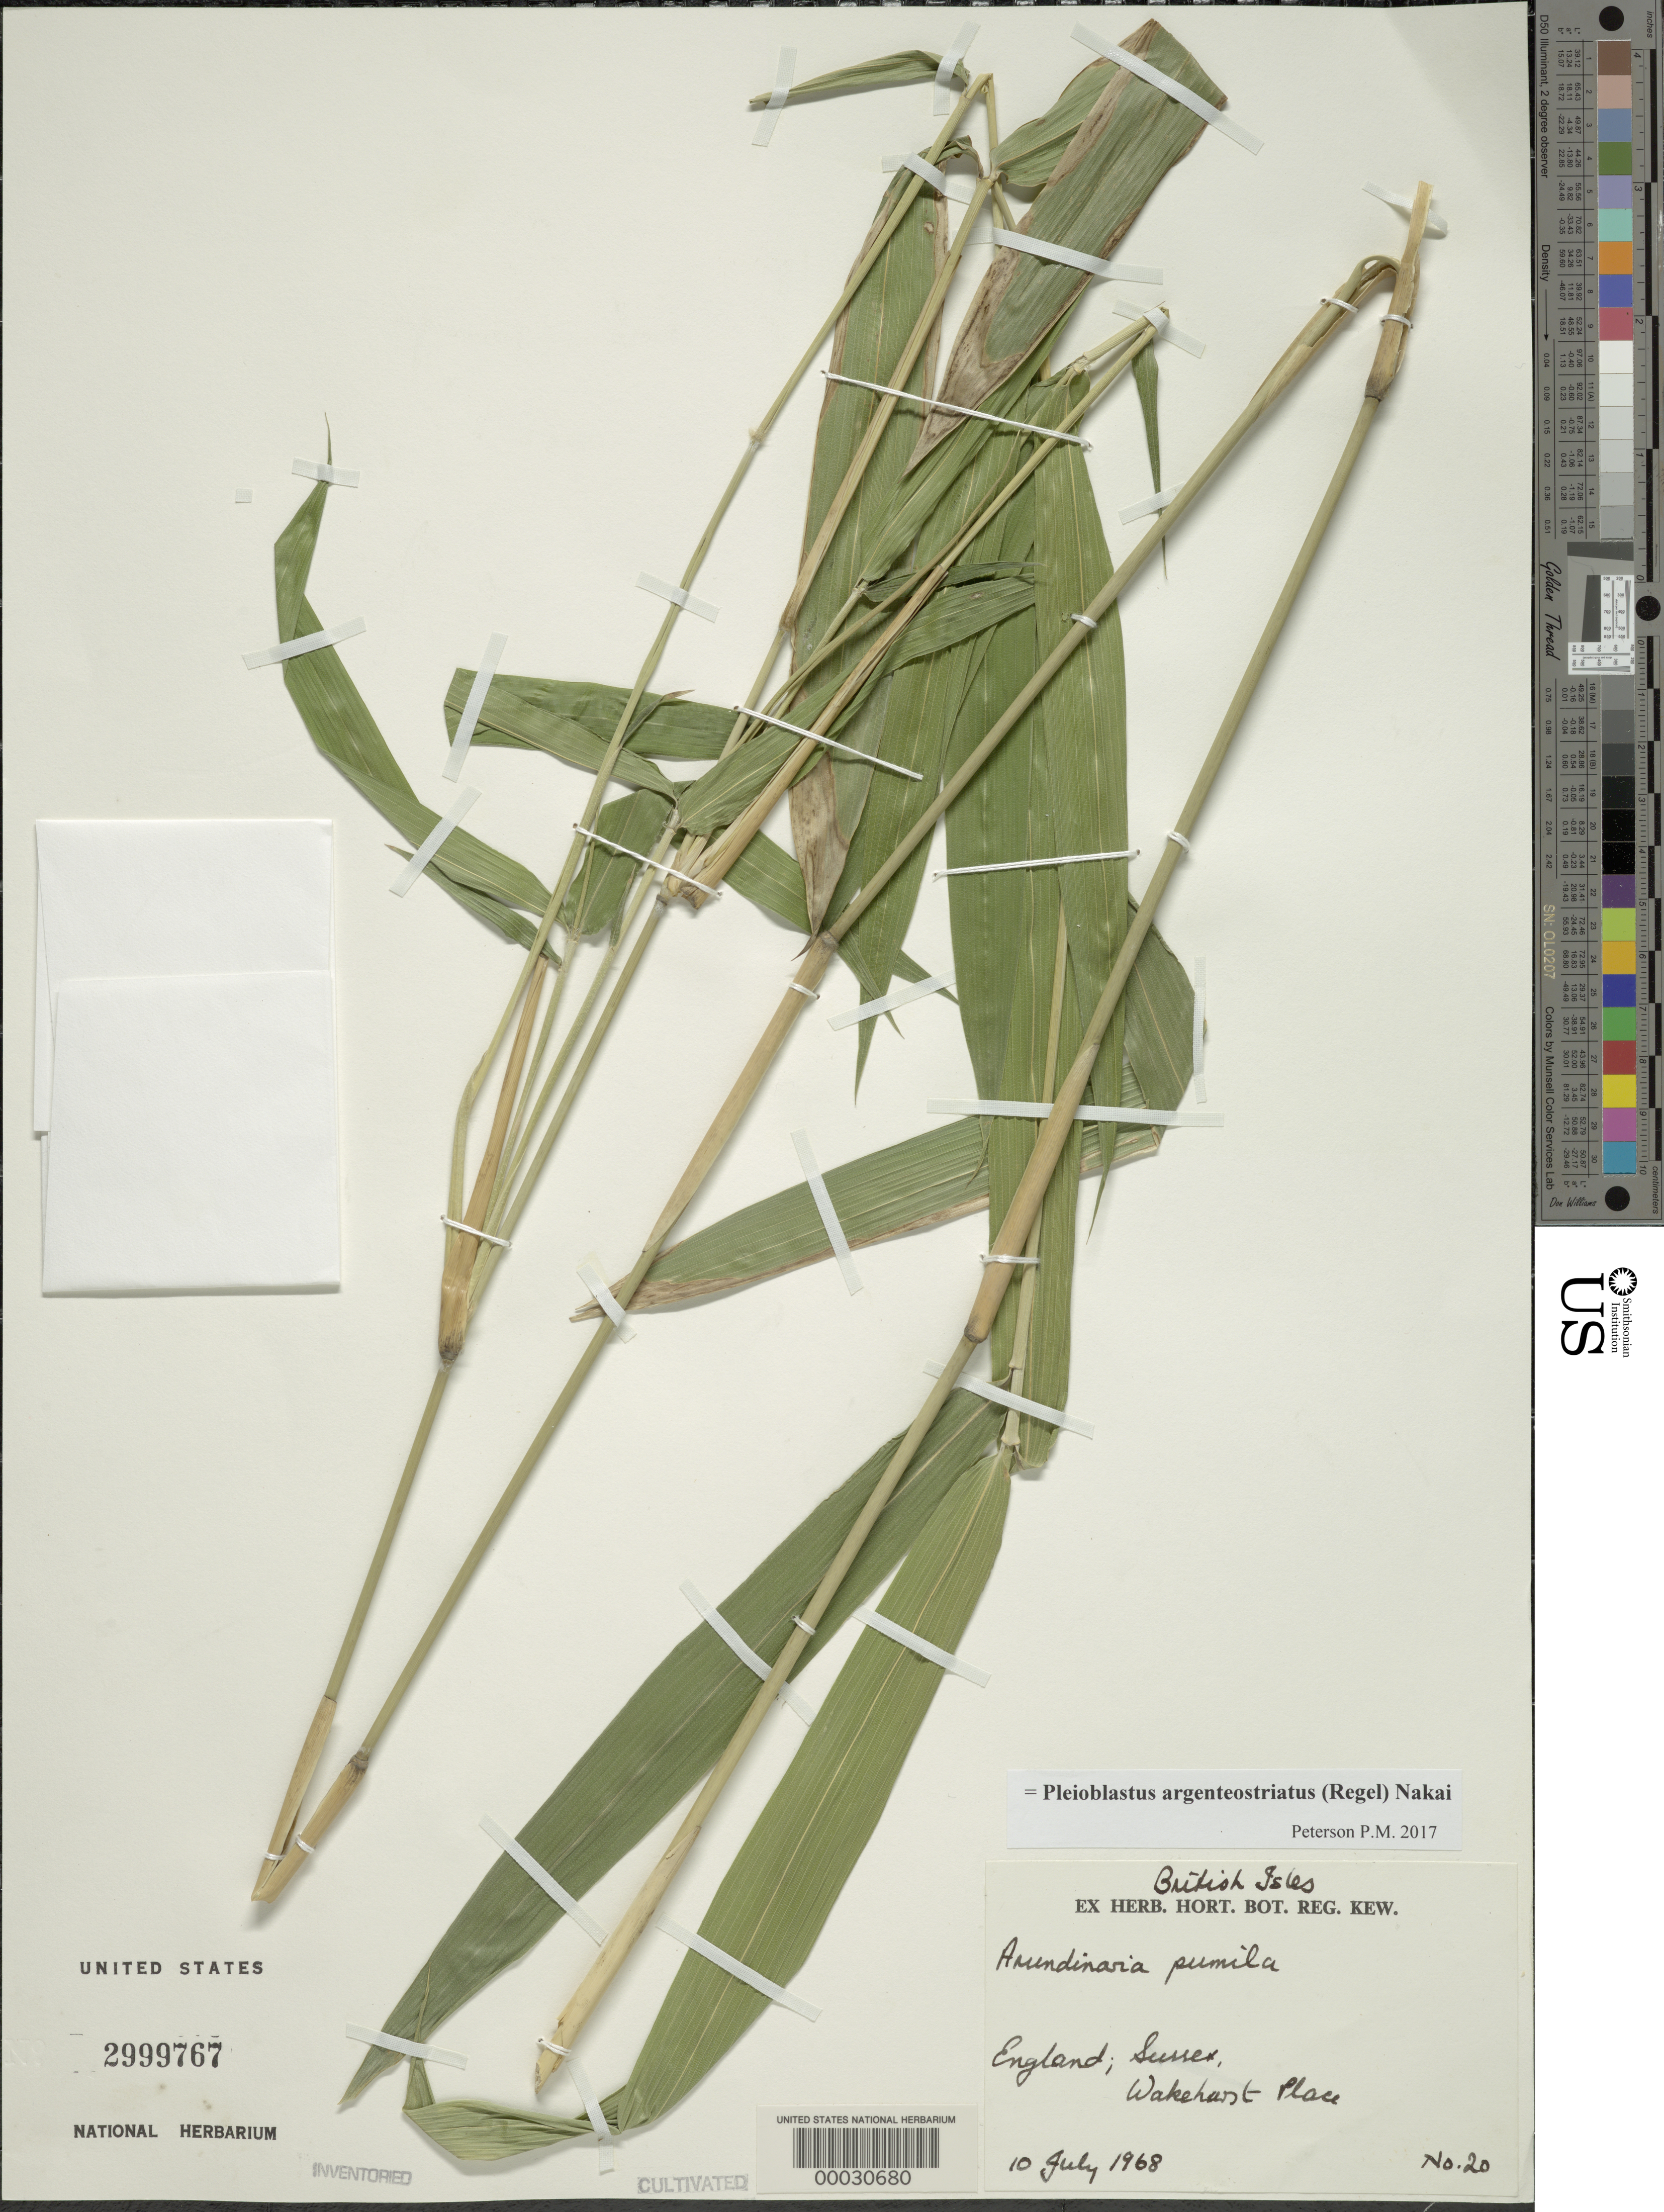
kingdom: Plantae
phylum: Tracheophyta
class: Liliopsida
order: Poales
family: Poaceae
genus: Pleioblastus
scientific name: Pleioblastus argenteostriatus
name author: (Regel) Nakai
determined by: Poaceae Reorganization Project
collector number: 20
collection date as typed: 10 Jul 1968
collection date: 1968-07-10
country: United Kingdom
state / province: England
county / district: East Sussex / West Sussex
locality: Wakehurst place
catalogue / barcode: US 2999767